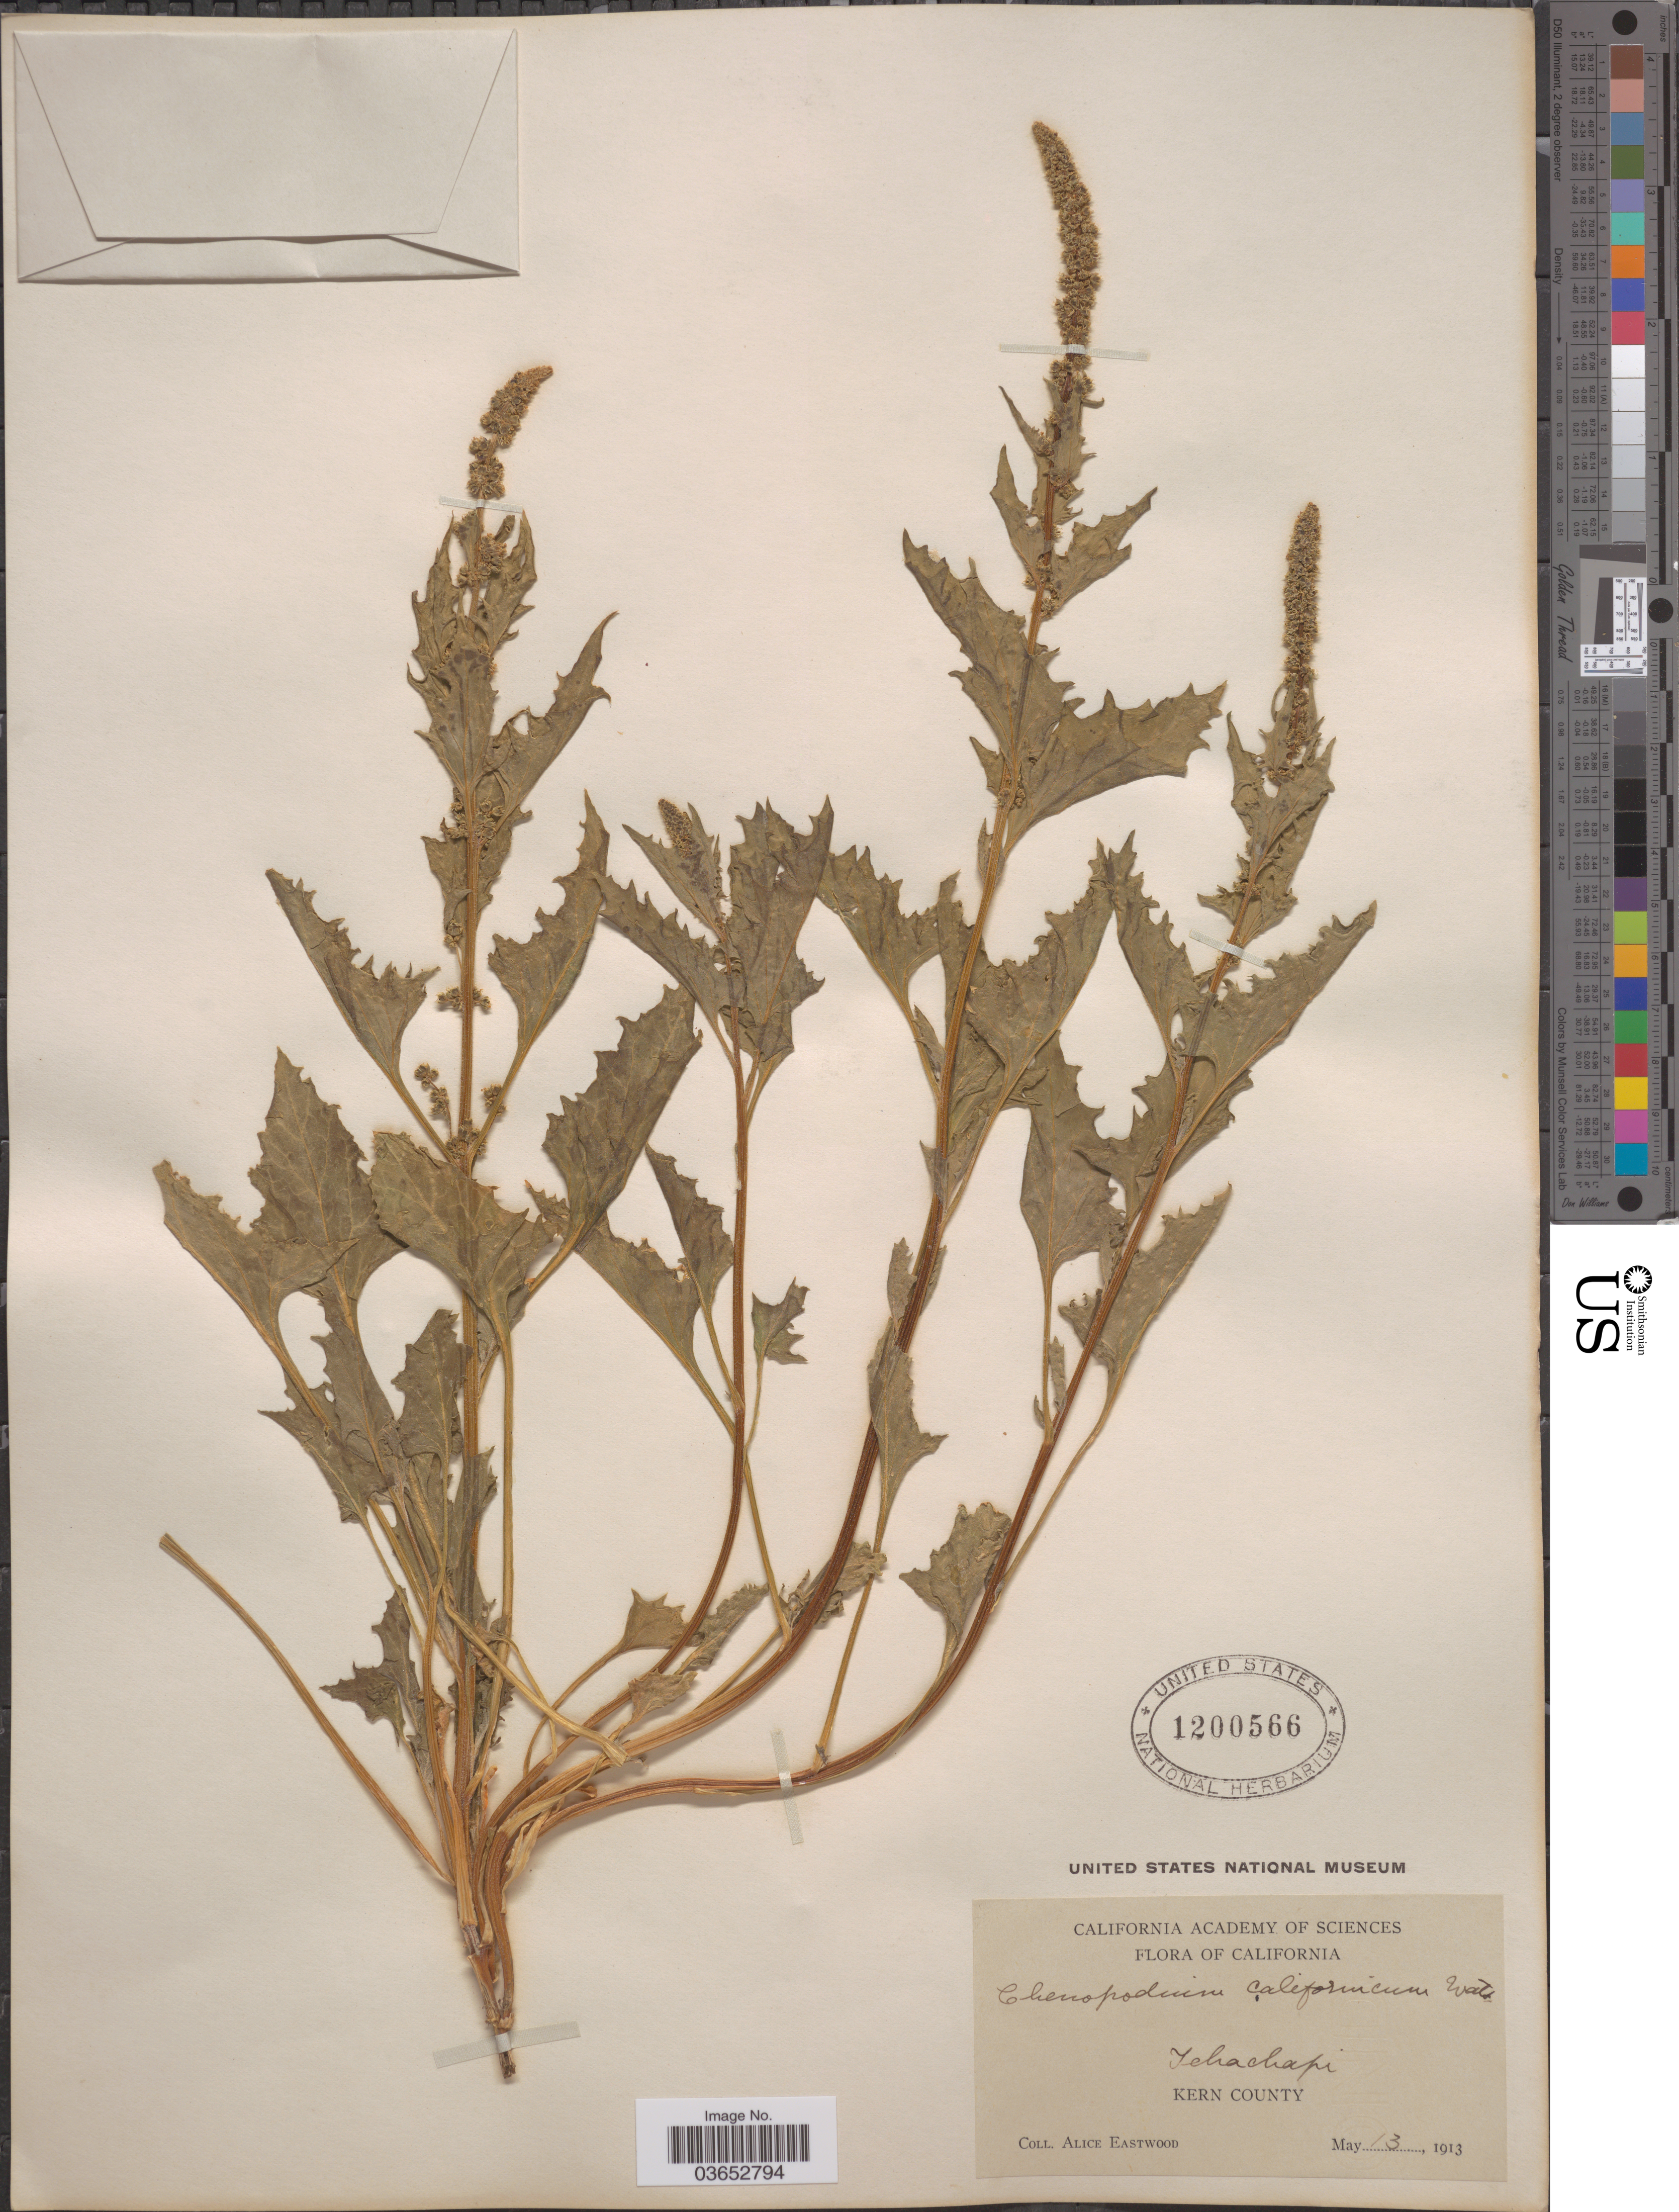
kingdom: Plantae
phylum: Tracheophyta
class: Magnoliopsida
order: Caryophyllales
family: Amaranthaceae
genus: Chenopodium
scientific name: Chenopodium californicum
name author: S. Watson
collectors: A. Eastwood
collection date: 1913-05-13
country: United States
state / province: California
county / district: Kern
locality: Tahachapi. Kern County.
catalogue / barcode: US 1200566